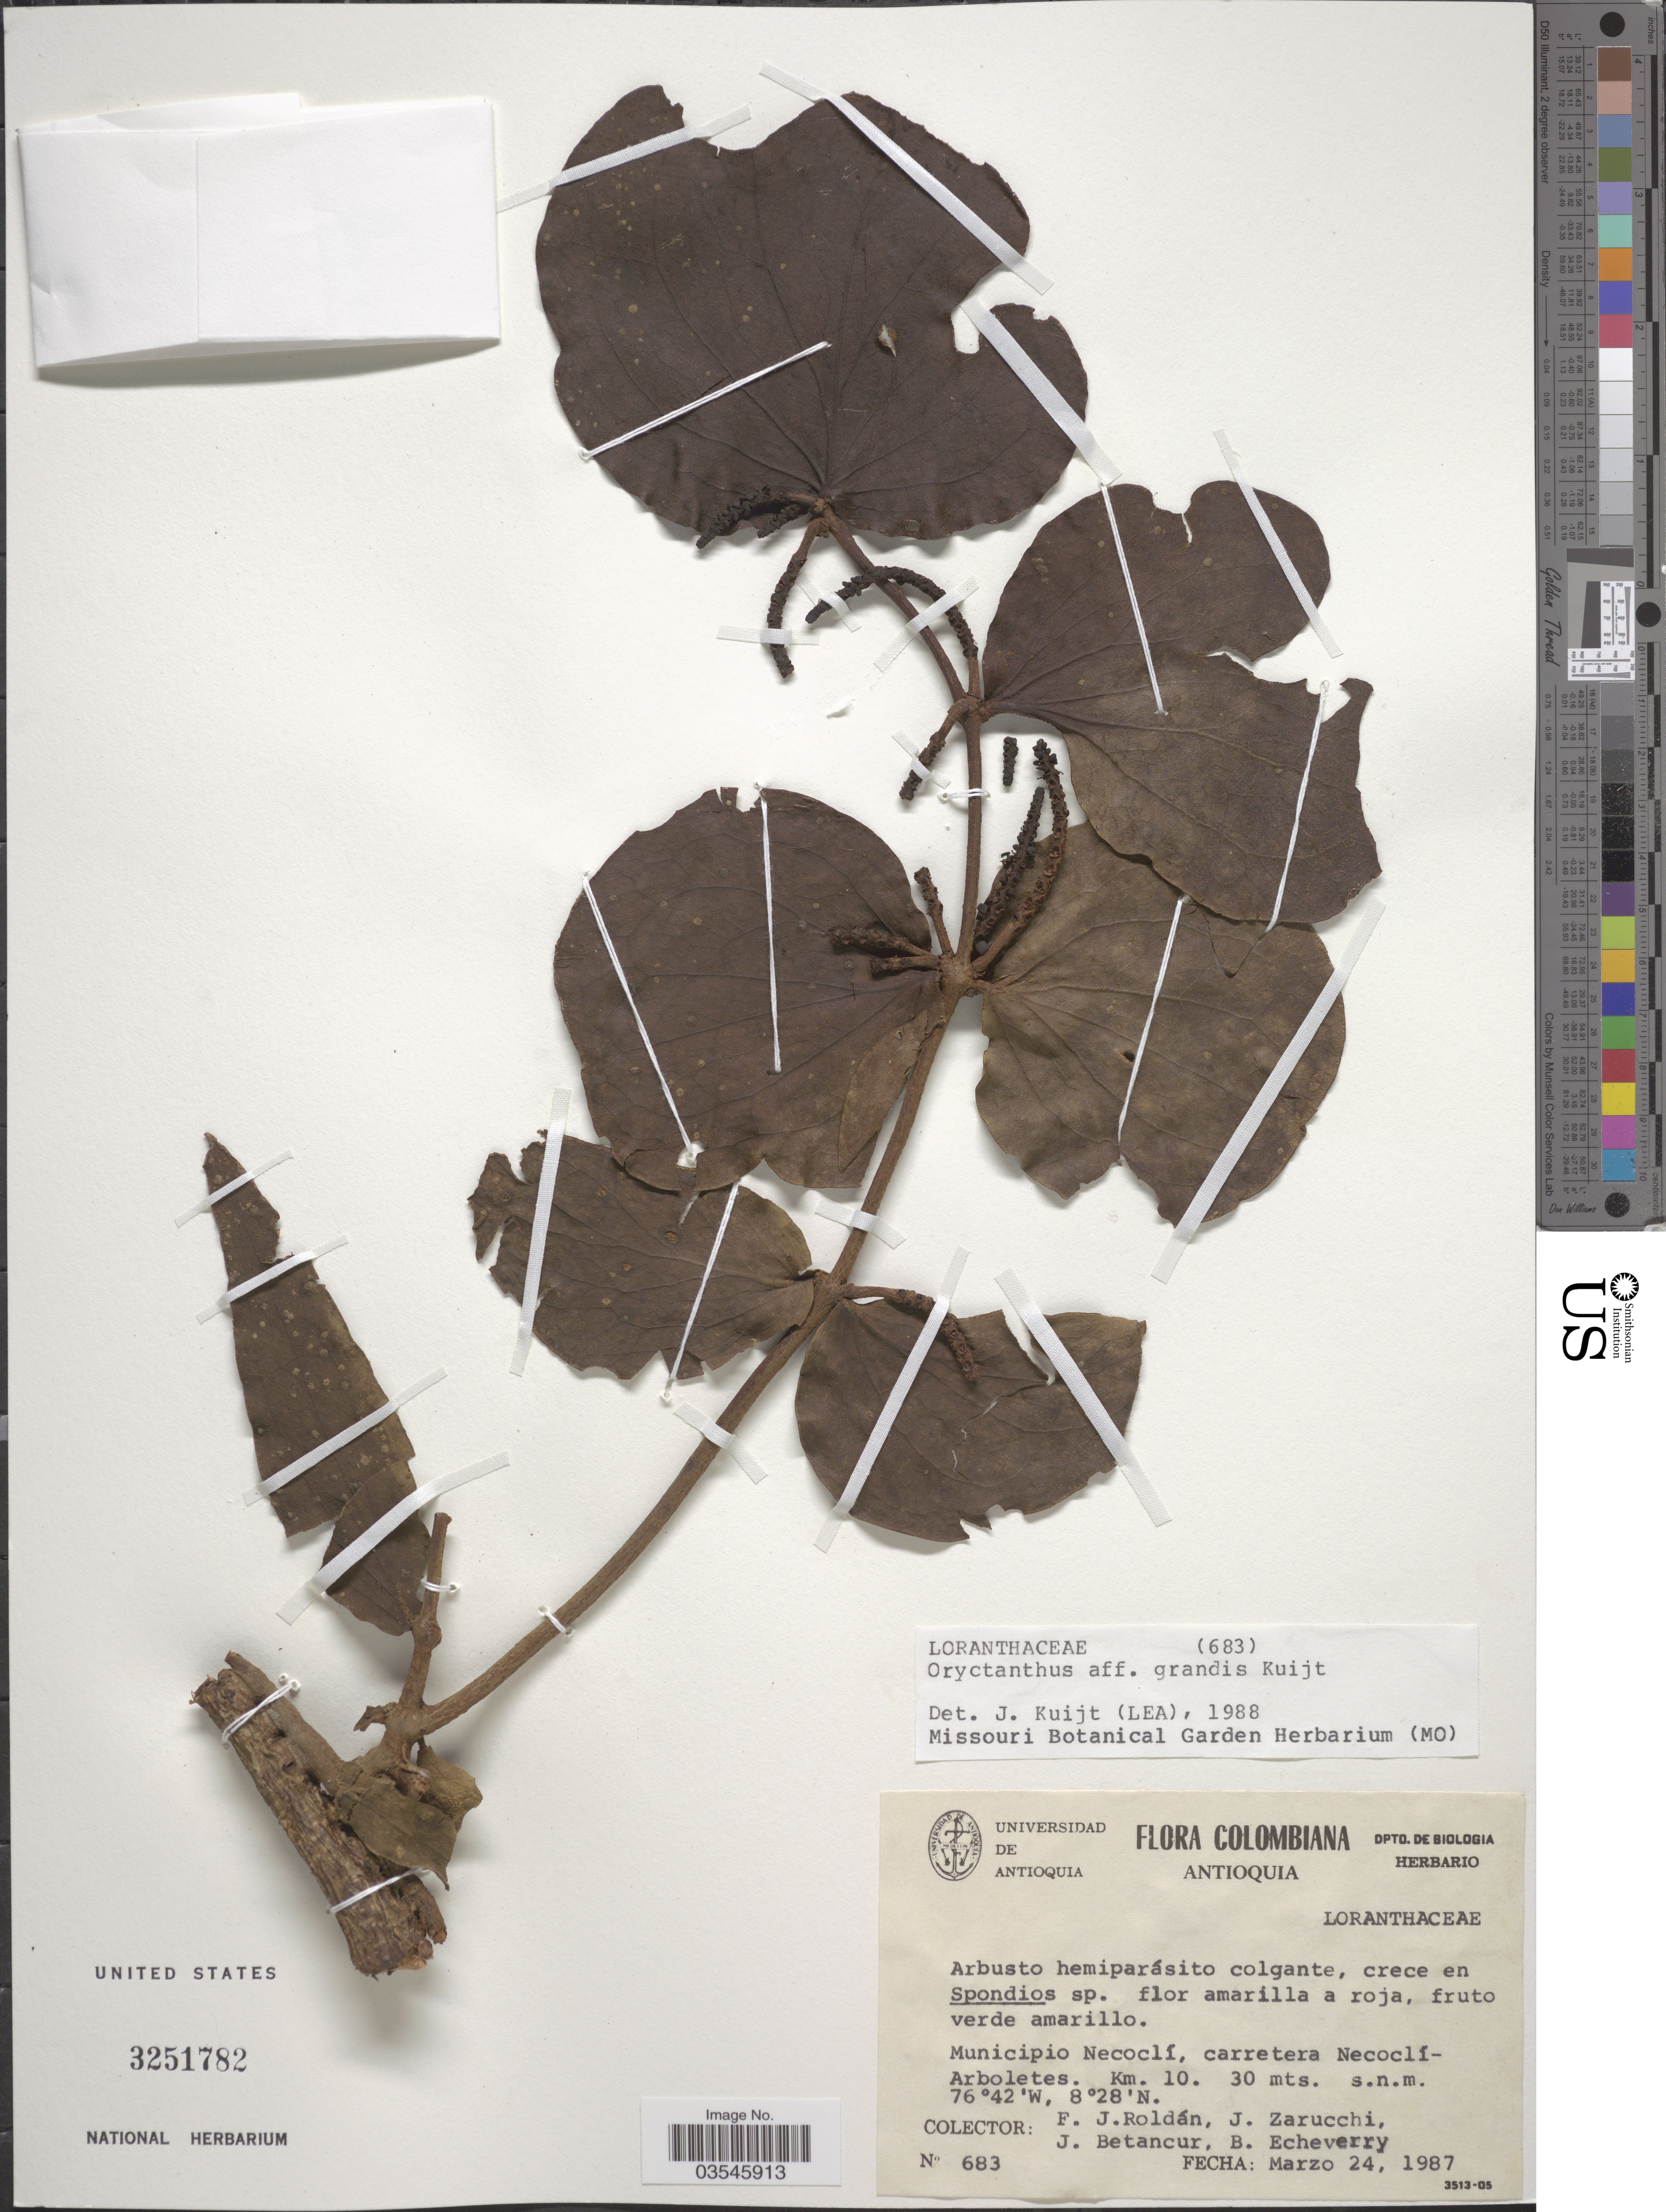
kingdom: Plantae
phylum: Tracheophyta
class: Magnoliopsida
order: Santalales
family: Loranthaceae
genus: Oryctanthus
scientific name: Oryctanthus occidentalis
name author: (L.) Eichler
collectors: F. J. Roldán, J. L. Zarucchi, J. Betancur & B. Echeverry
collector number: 683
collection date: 1987-03-24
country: Colombia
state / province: Antioquia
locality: Municipio Necoclí, carretera Necoclí-Arboletes. Km. 10.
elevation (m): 30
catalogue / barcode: US 3251782